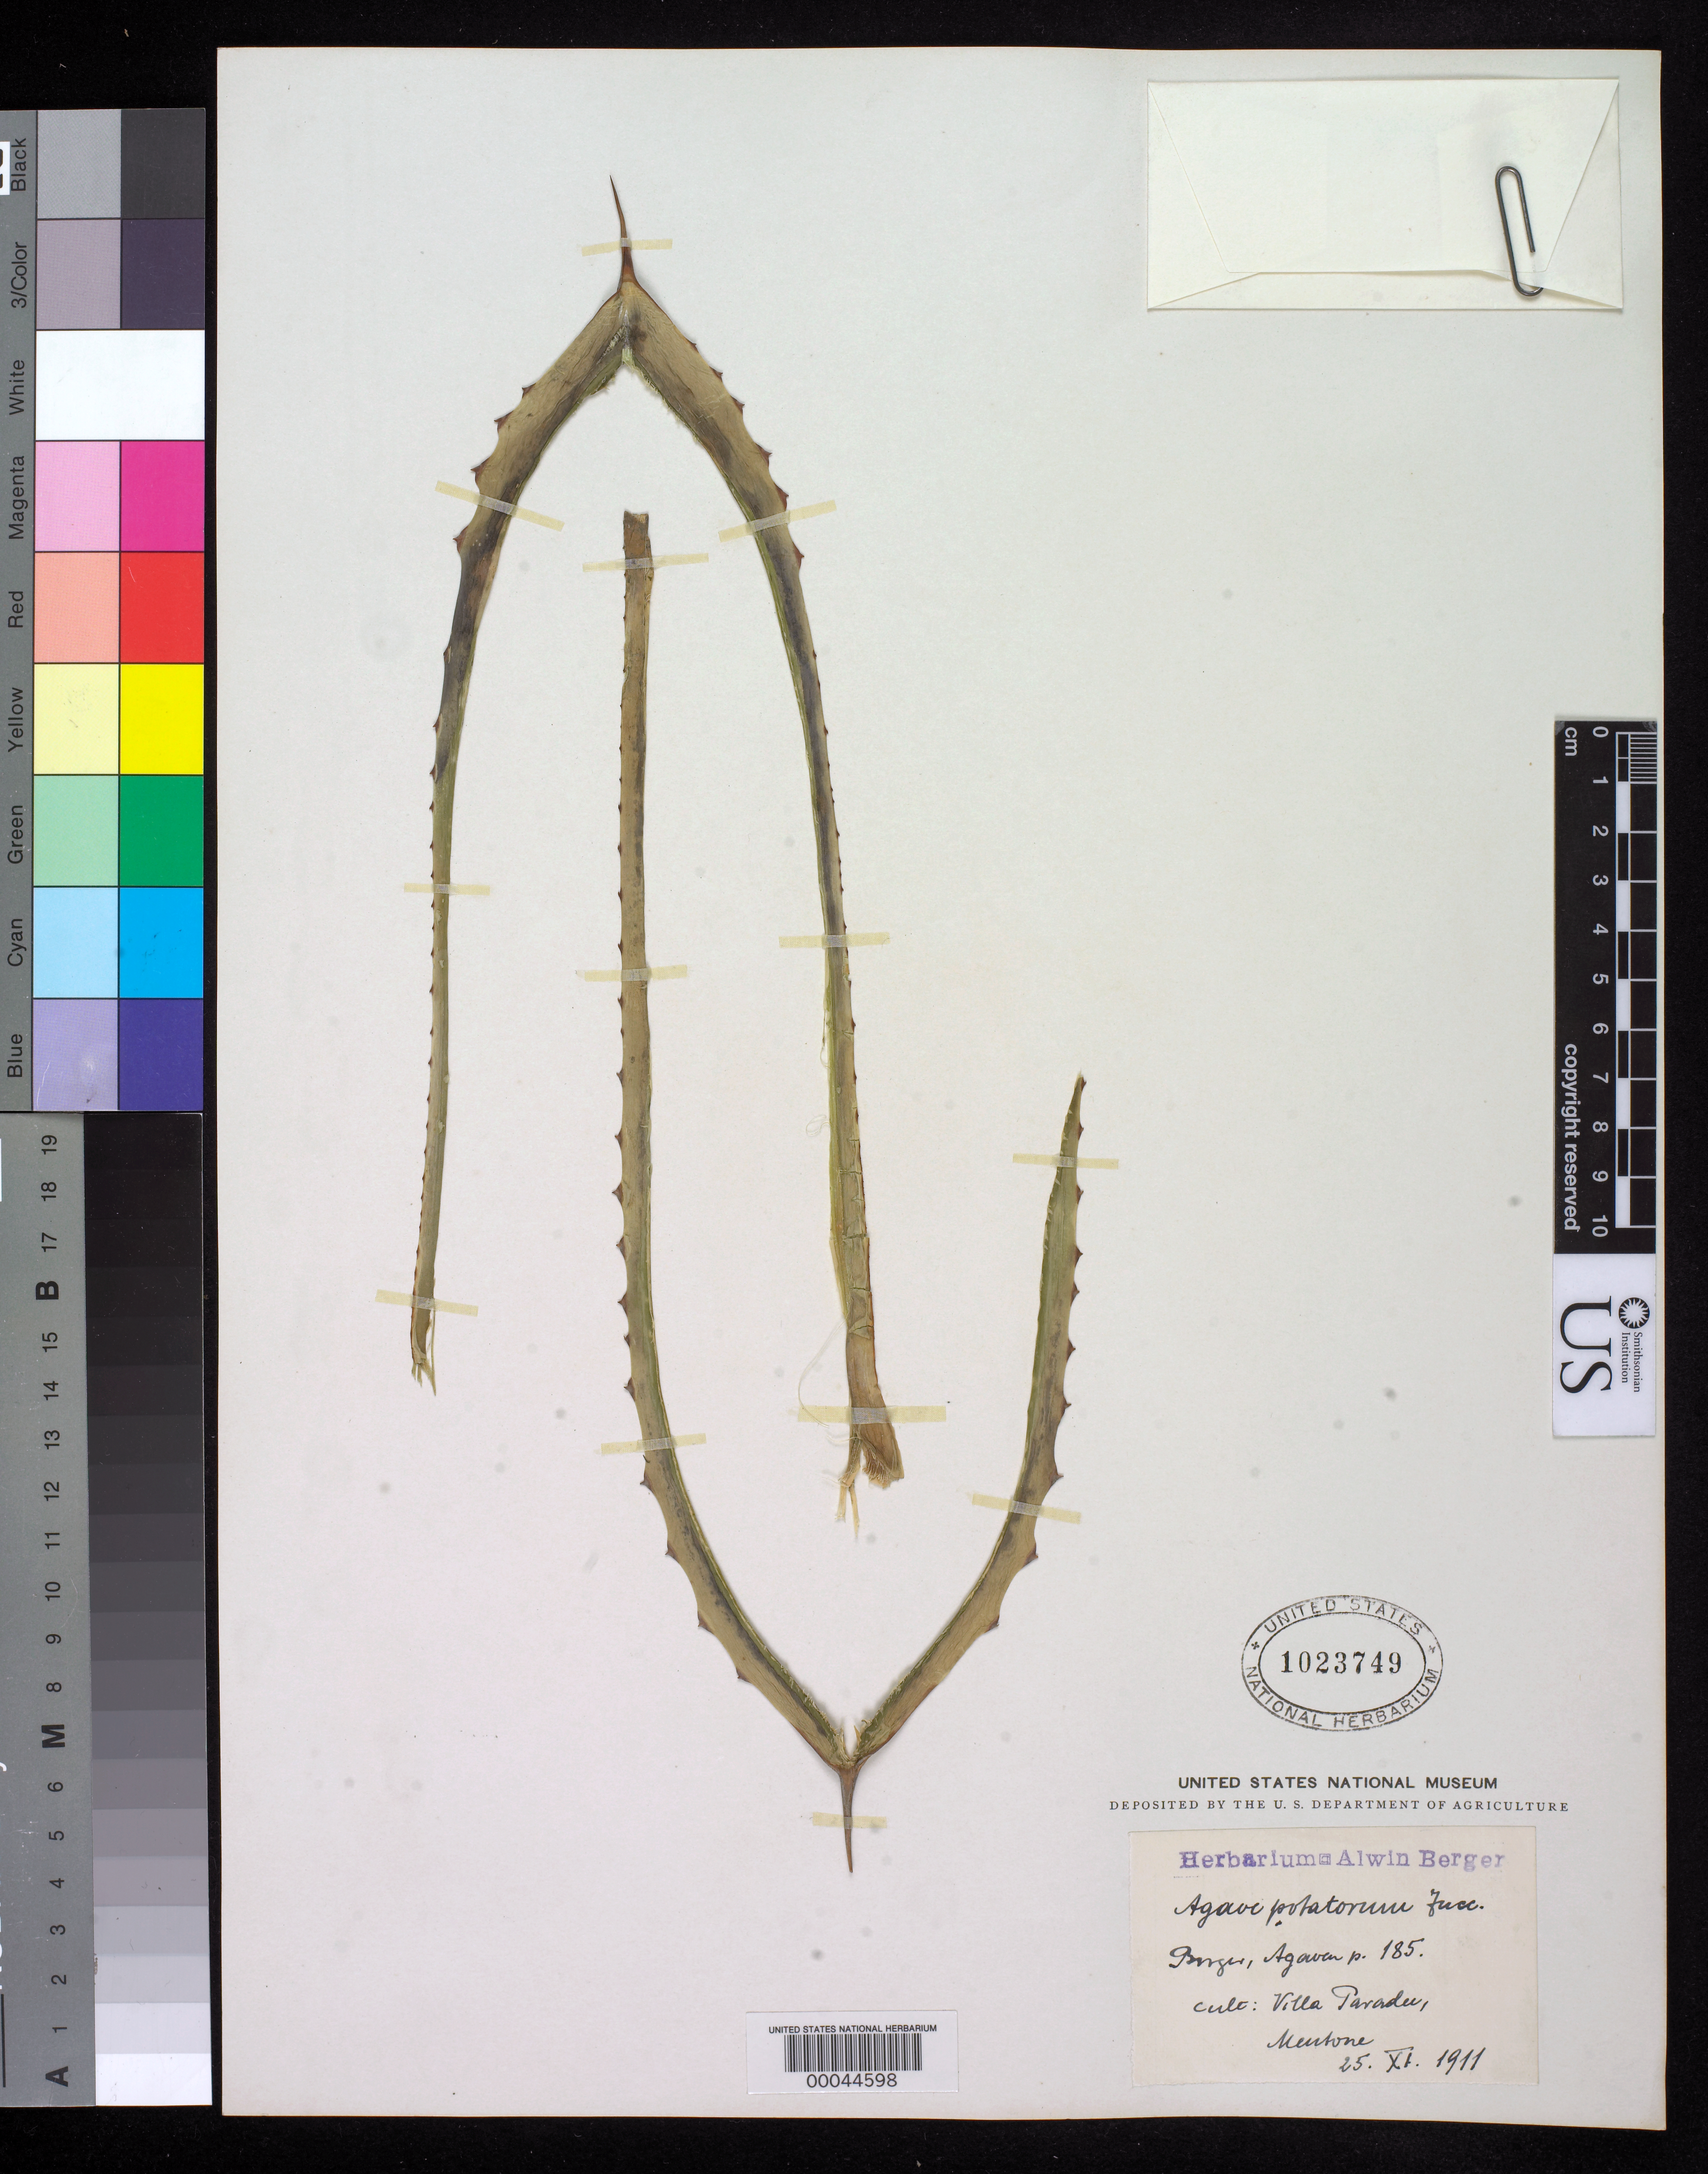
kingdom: Plantae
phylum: Tracheophyta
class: Liliopsida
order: Asparagales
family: Asparagaceae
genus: Agave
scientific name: Agave potatorum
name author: Zucc.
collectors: ex herb. A. Berger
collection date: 1909-06-02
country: Mexico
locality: Cultivated at La Mortola, Italy.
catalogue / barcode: US 1023749